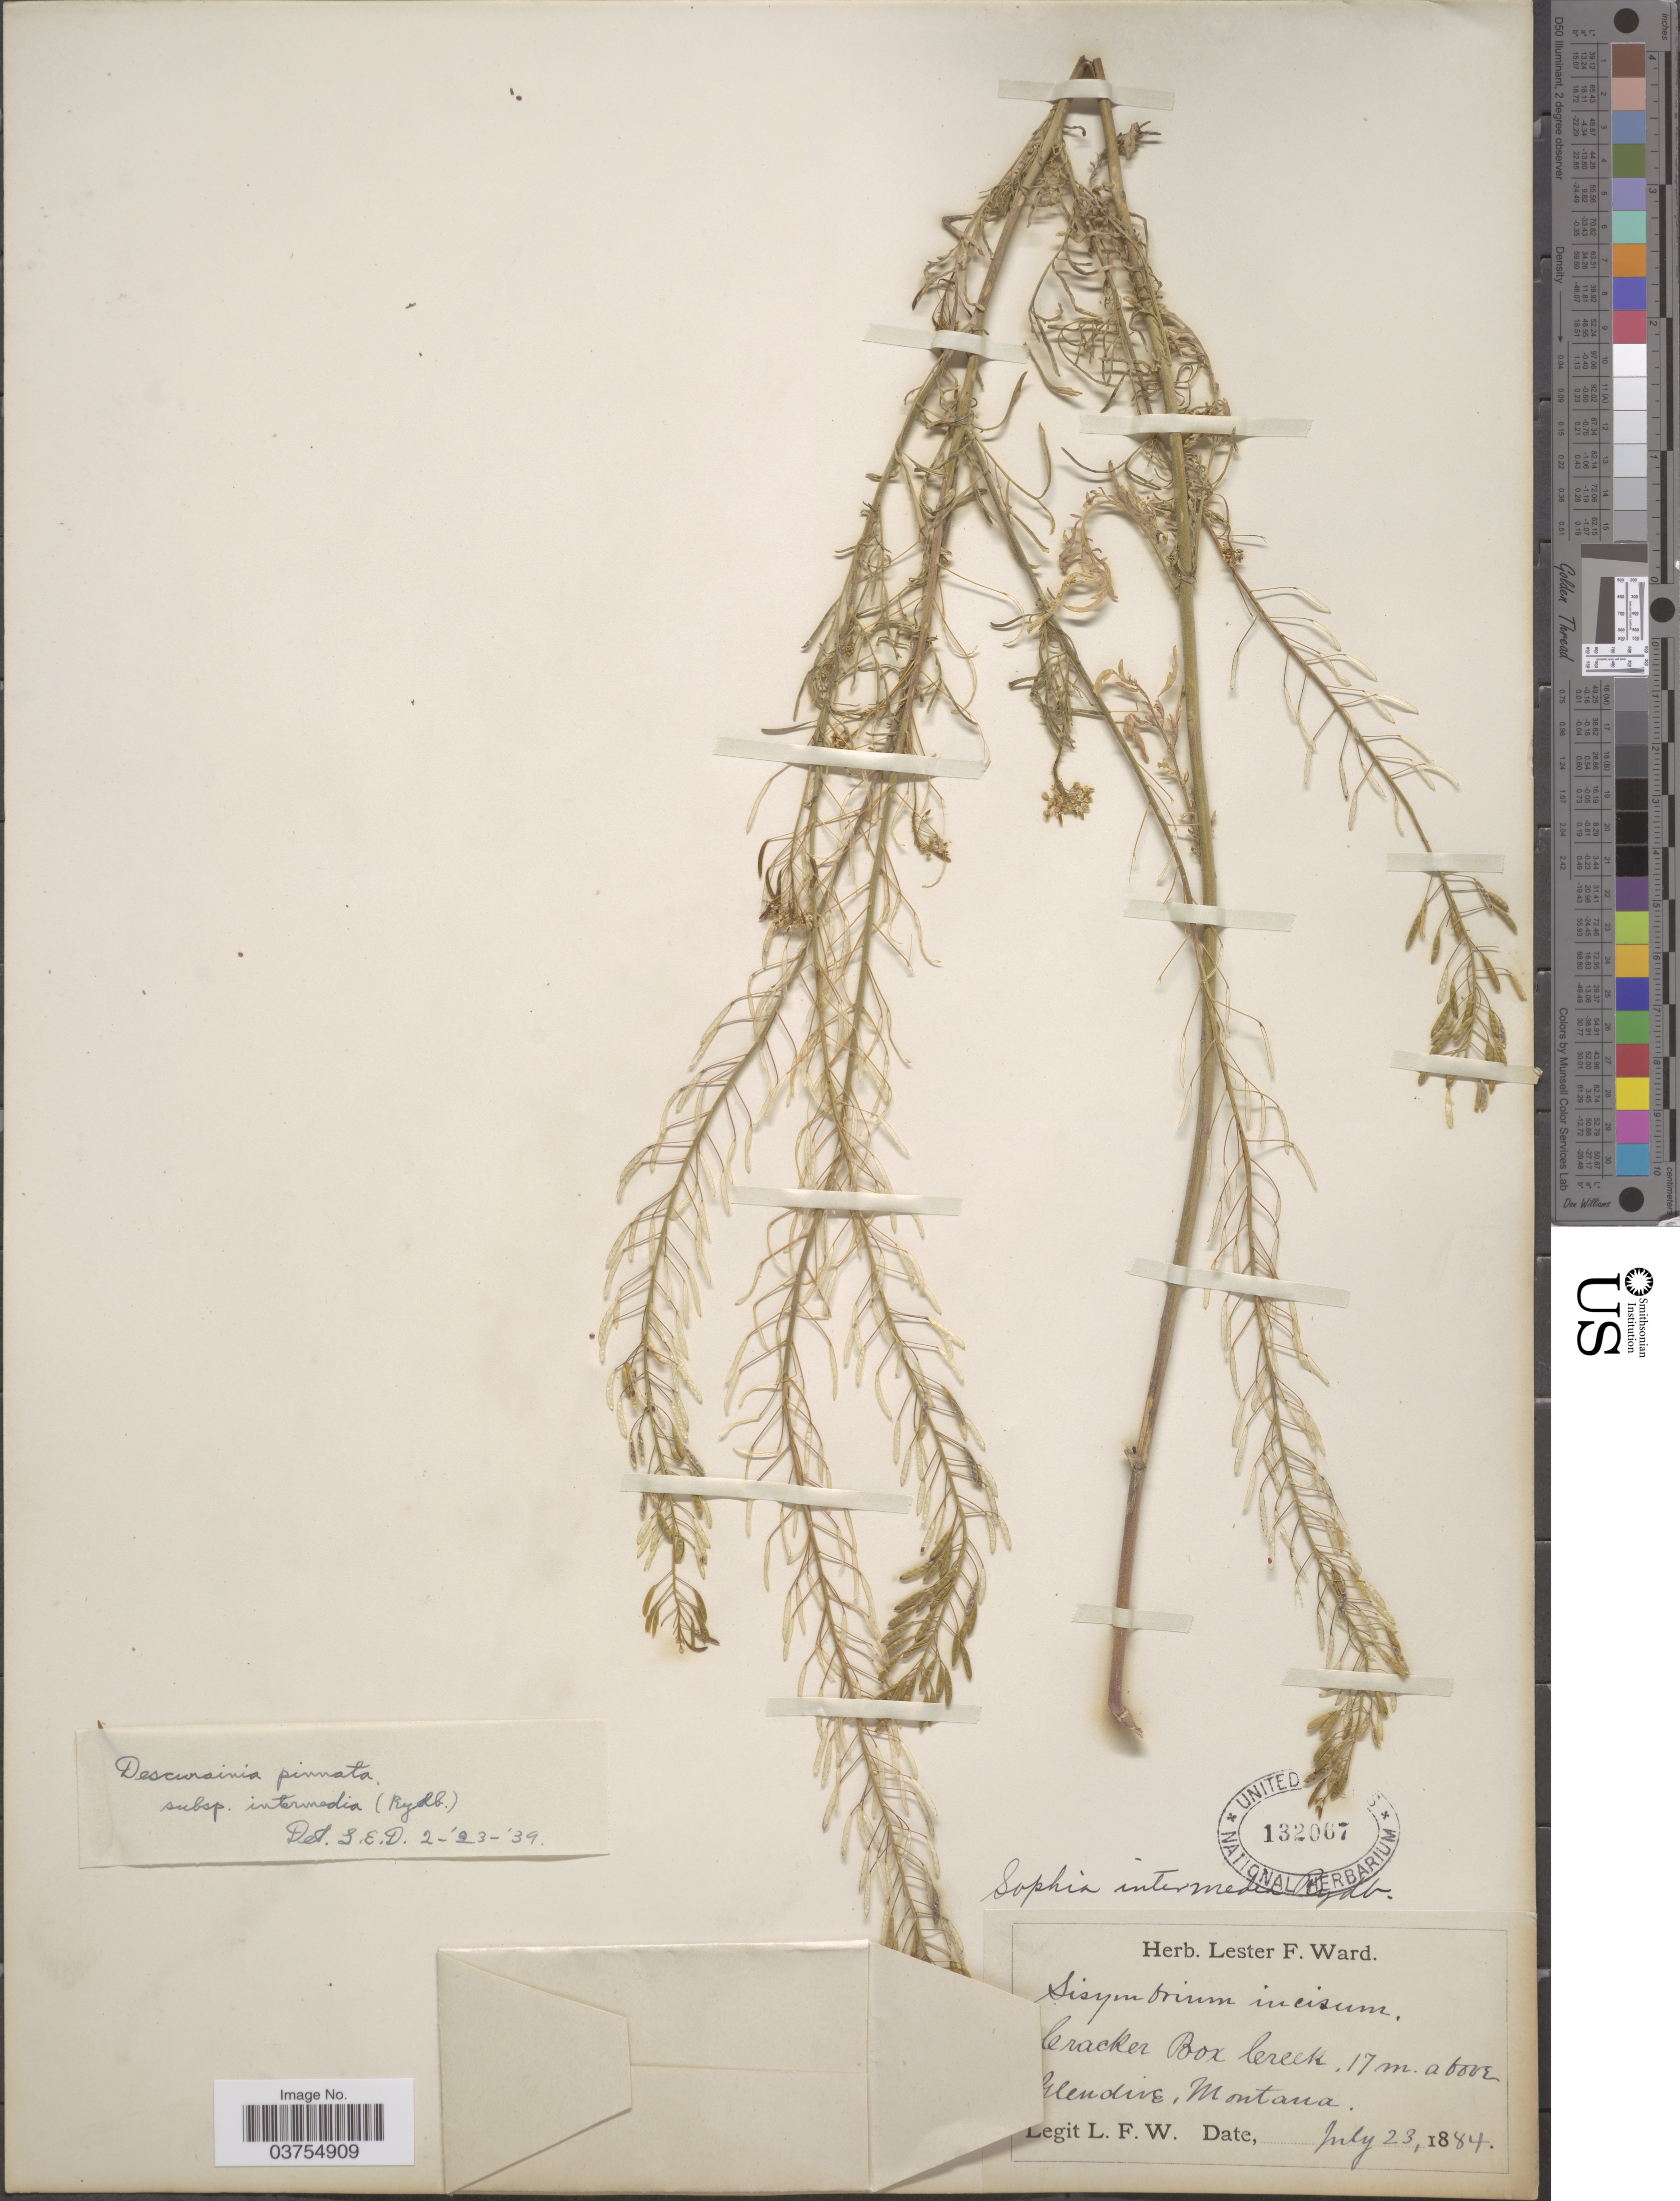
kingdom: Plantae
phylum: Tracheophyta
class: Magnoliopsida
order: Brassicales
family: Brassicaceae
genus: Descurainia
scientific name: Descurainia pinnata subsp. intermedia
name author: (Rydb.) Detling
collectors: L. F. Ward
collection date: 1884-07-23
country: United States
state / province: Montana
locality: Cracker Box Creek. 17 m. above Glendive.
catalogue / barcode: US 132067